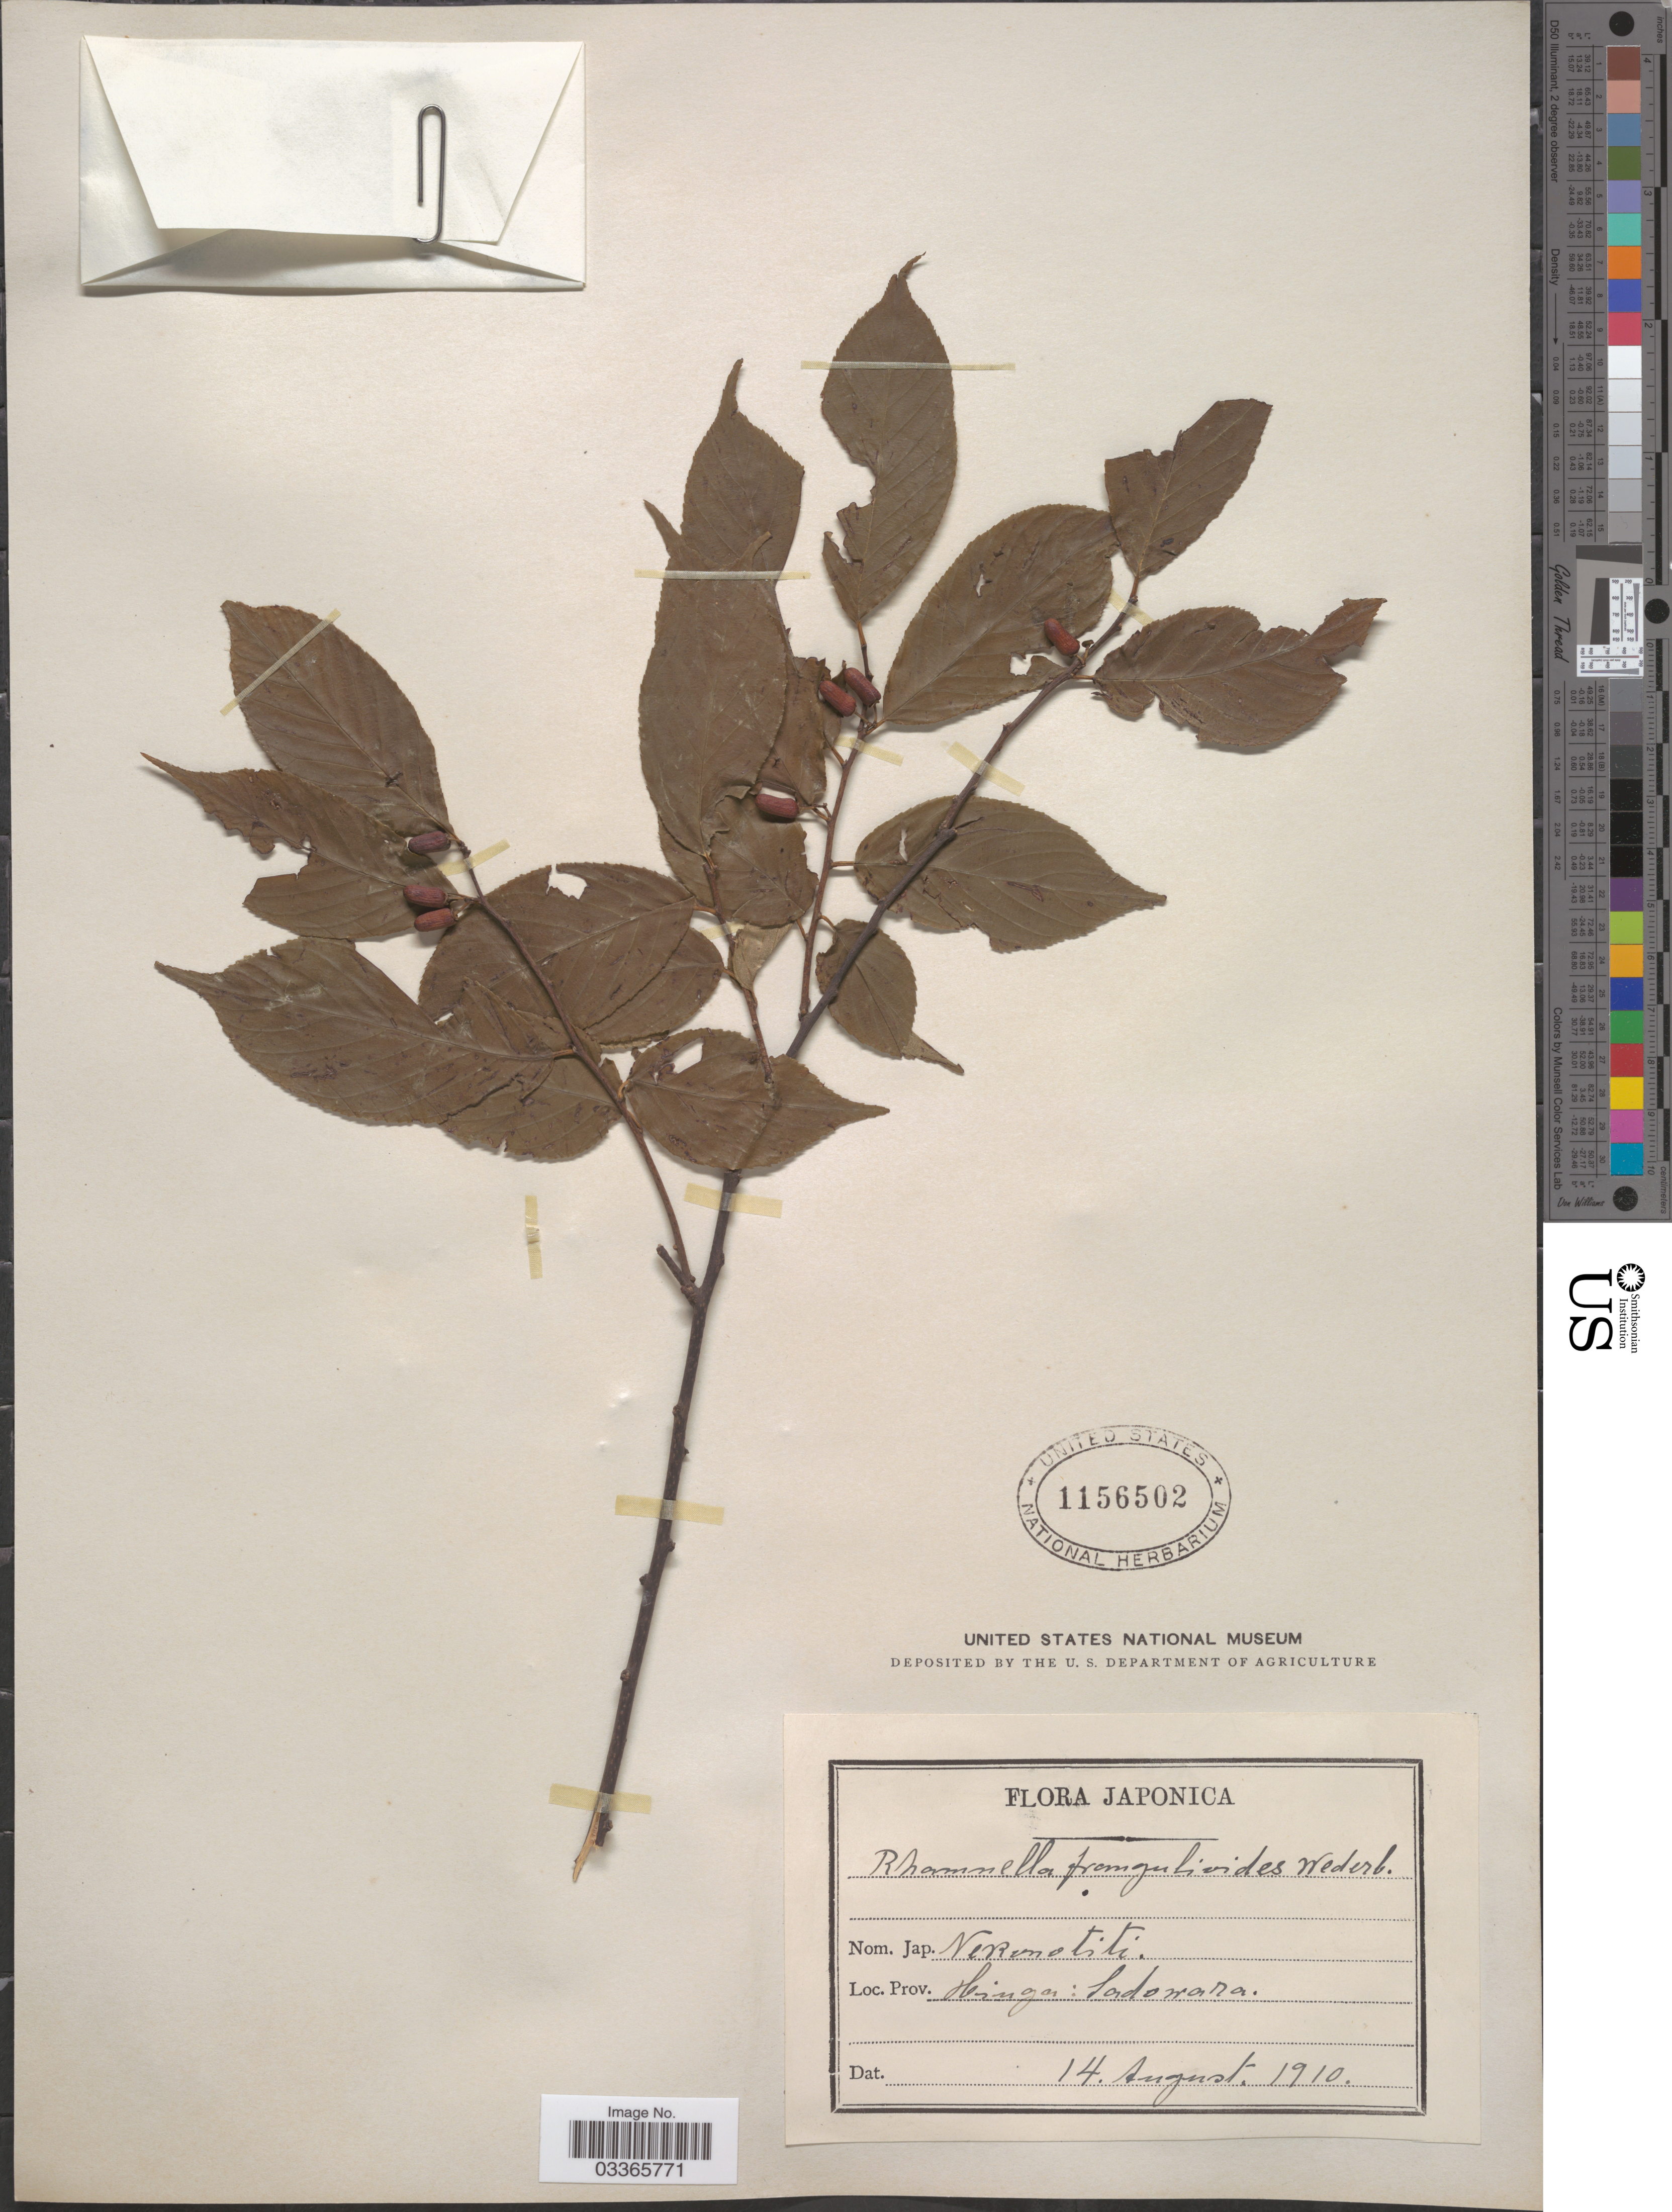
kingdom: Plantae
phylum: Tracheophyta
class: Magnoliopsida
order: Rosales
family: Rhamnaceae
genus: Rhamnella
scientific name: Rhamnella franguloides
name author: (Maxim.) Weberb.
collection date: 1910-08-14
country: Japan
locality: Hinga: Sadowara.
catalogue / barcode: US 1156502